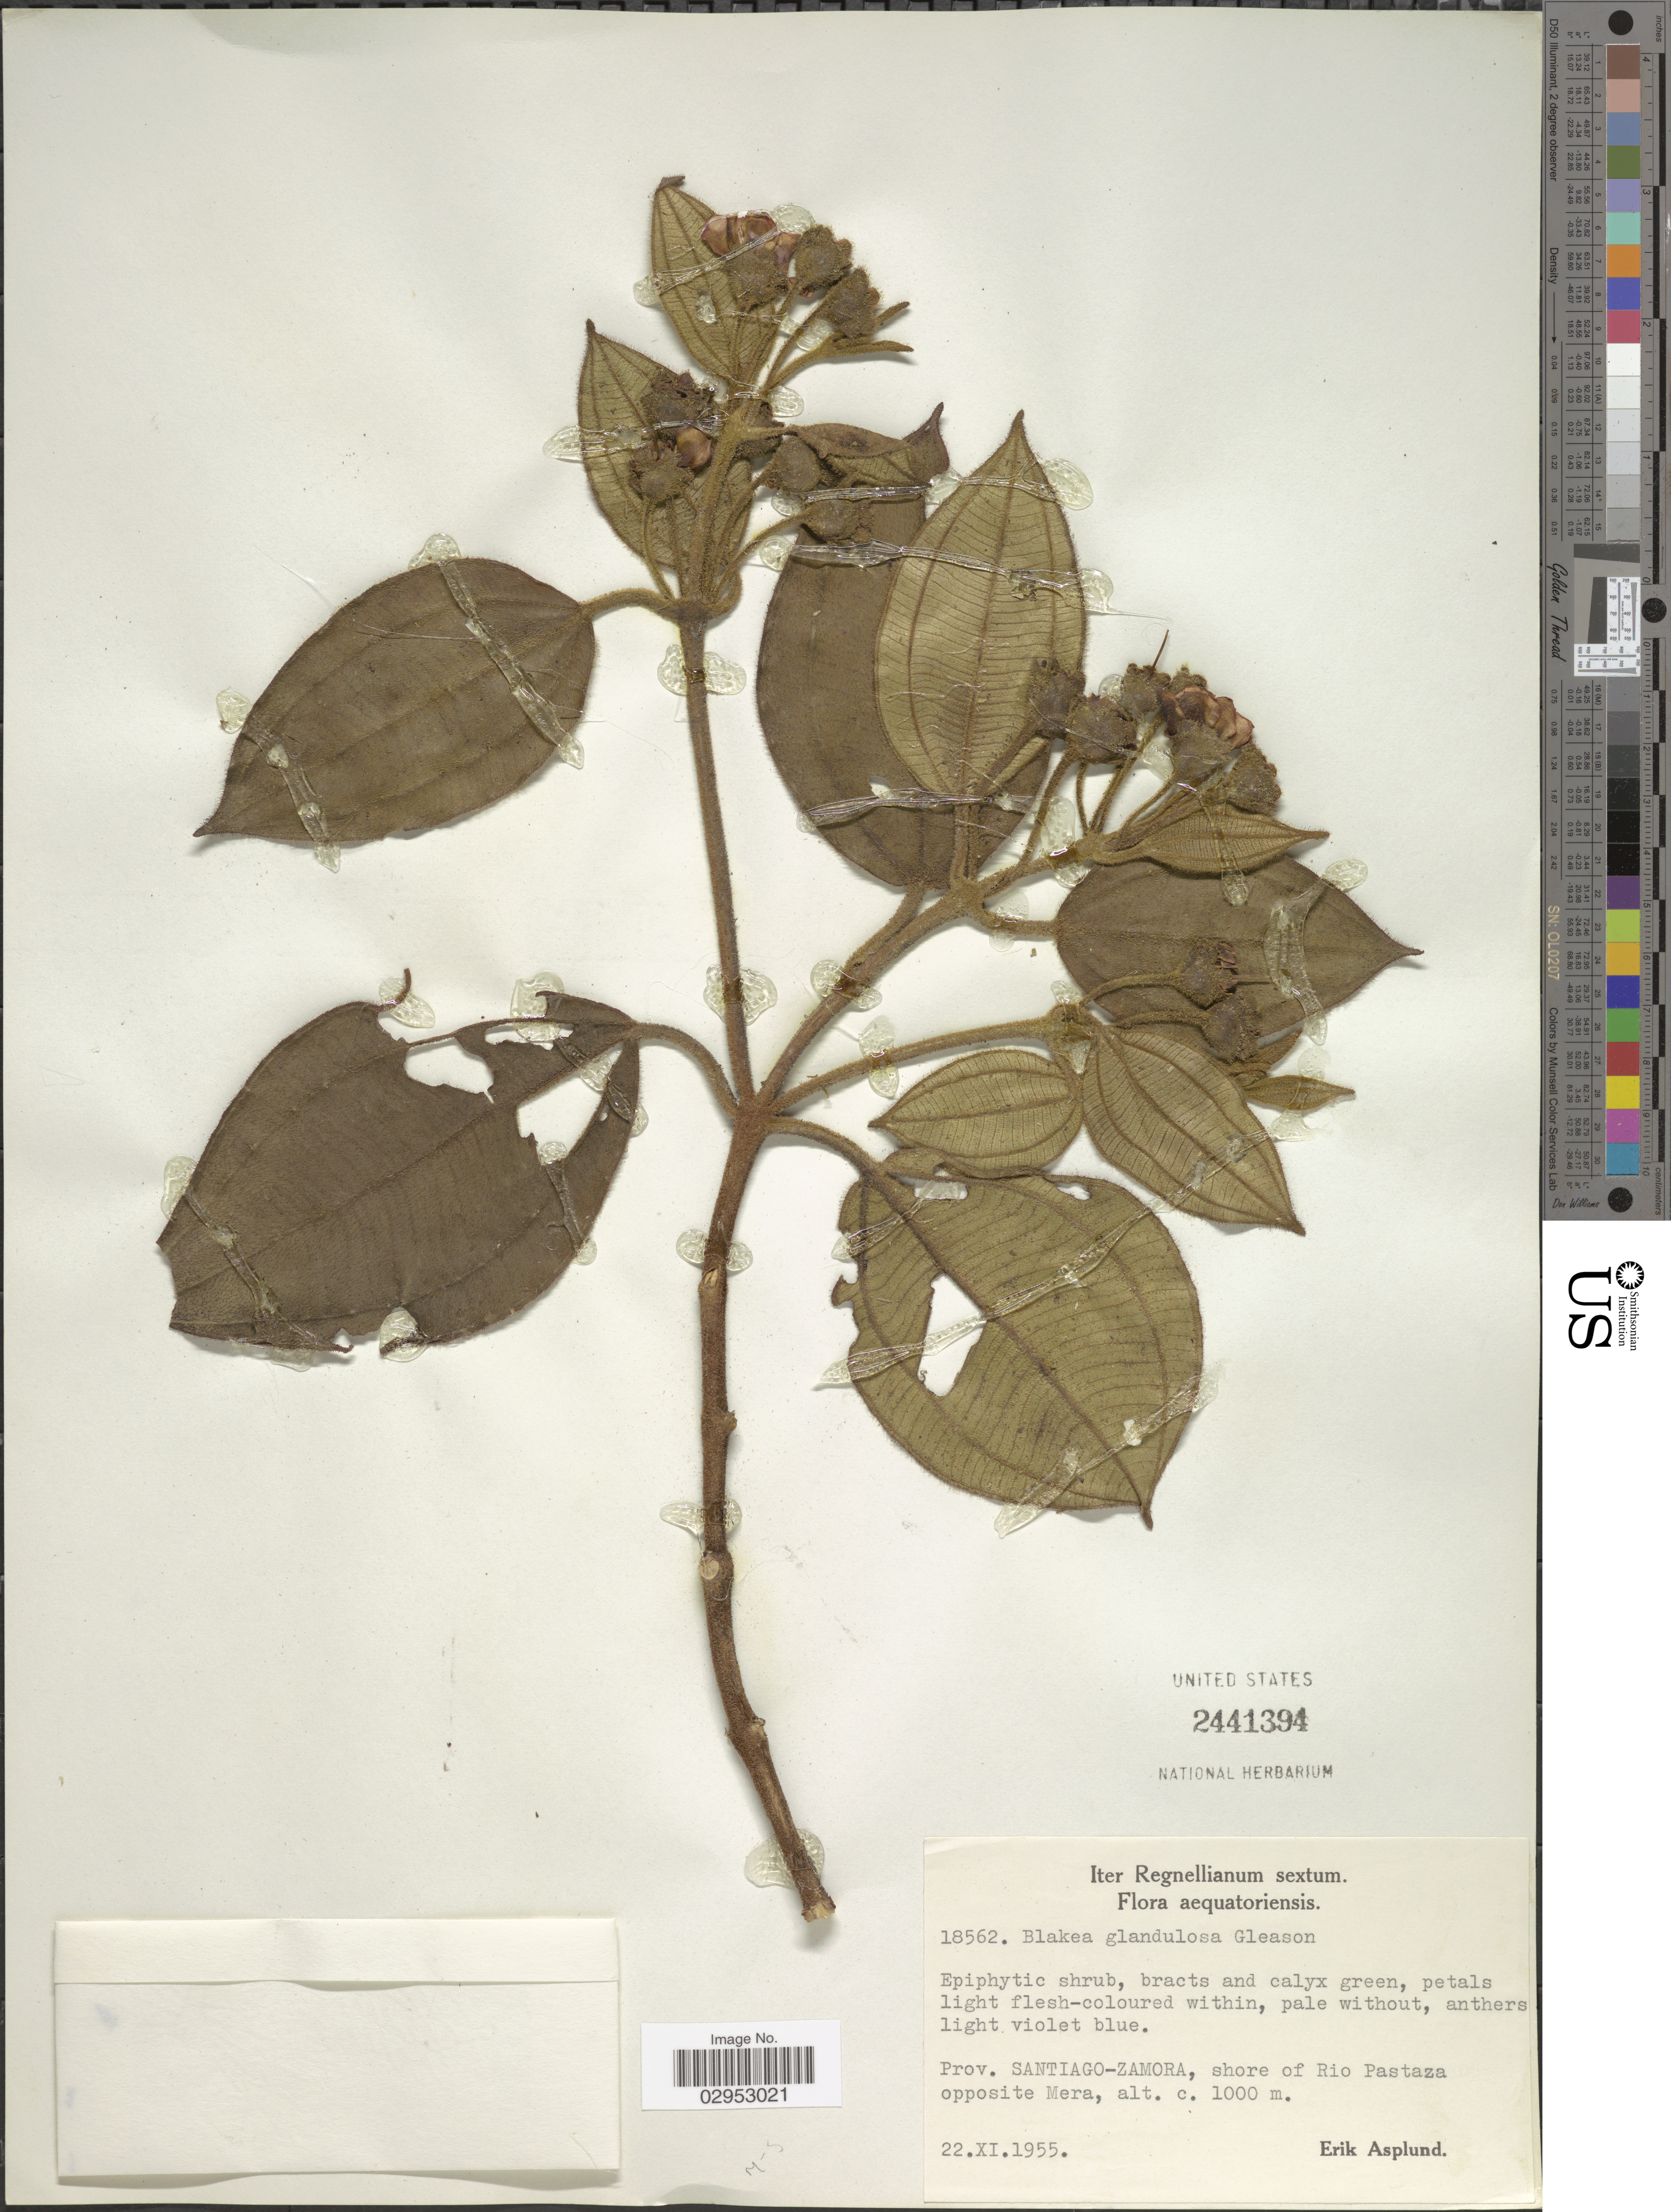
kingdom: Plantae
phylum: Tracheophyta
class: Magnoliopsida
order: Myrtales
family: Melastomataceae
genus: Blakea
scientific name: Blakea glandulosa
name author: Gleason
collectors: E. Asplund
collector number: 18562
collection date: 1955-11-22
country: Ecuador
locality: Prov. Santiago-Zamora, shore of Rio Pastaza opposite Mera.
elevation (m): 1000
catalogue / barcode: US 2441394